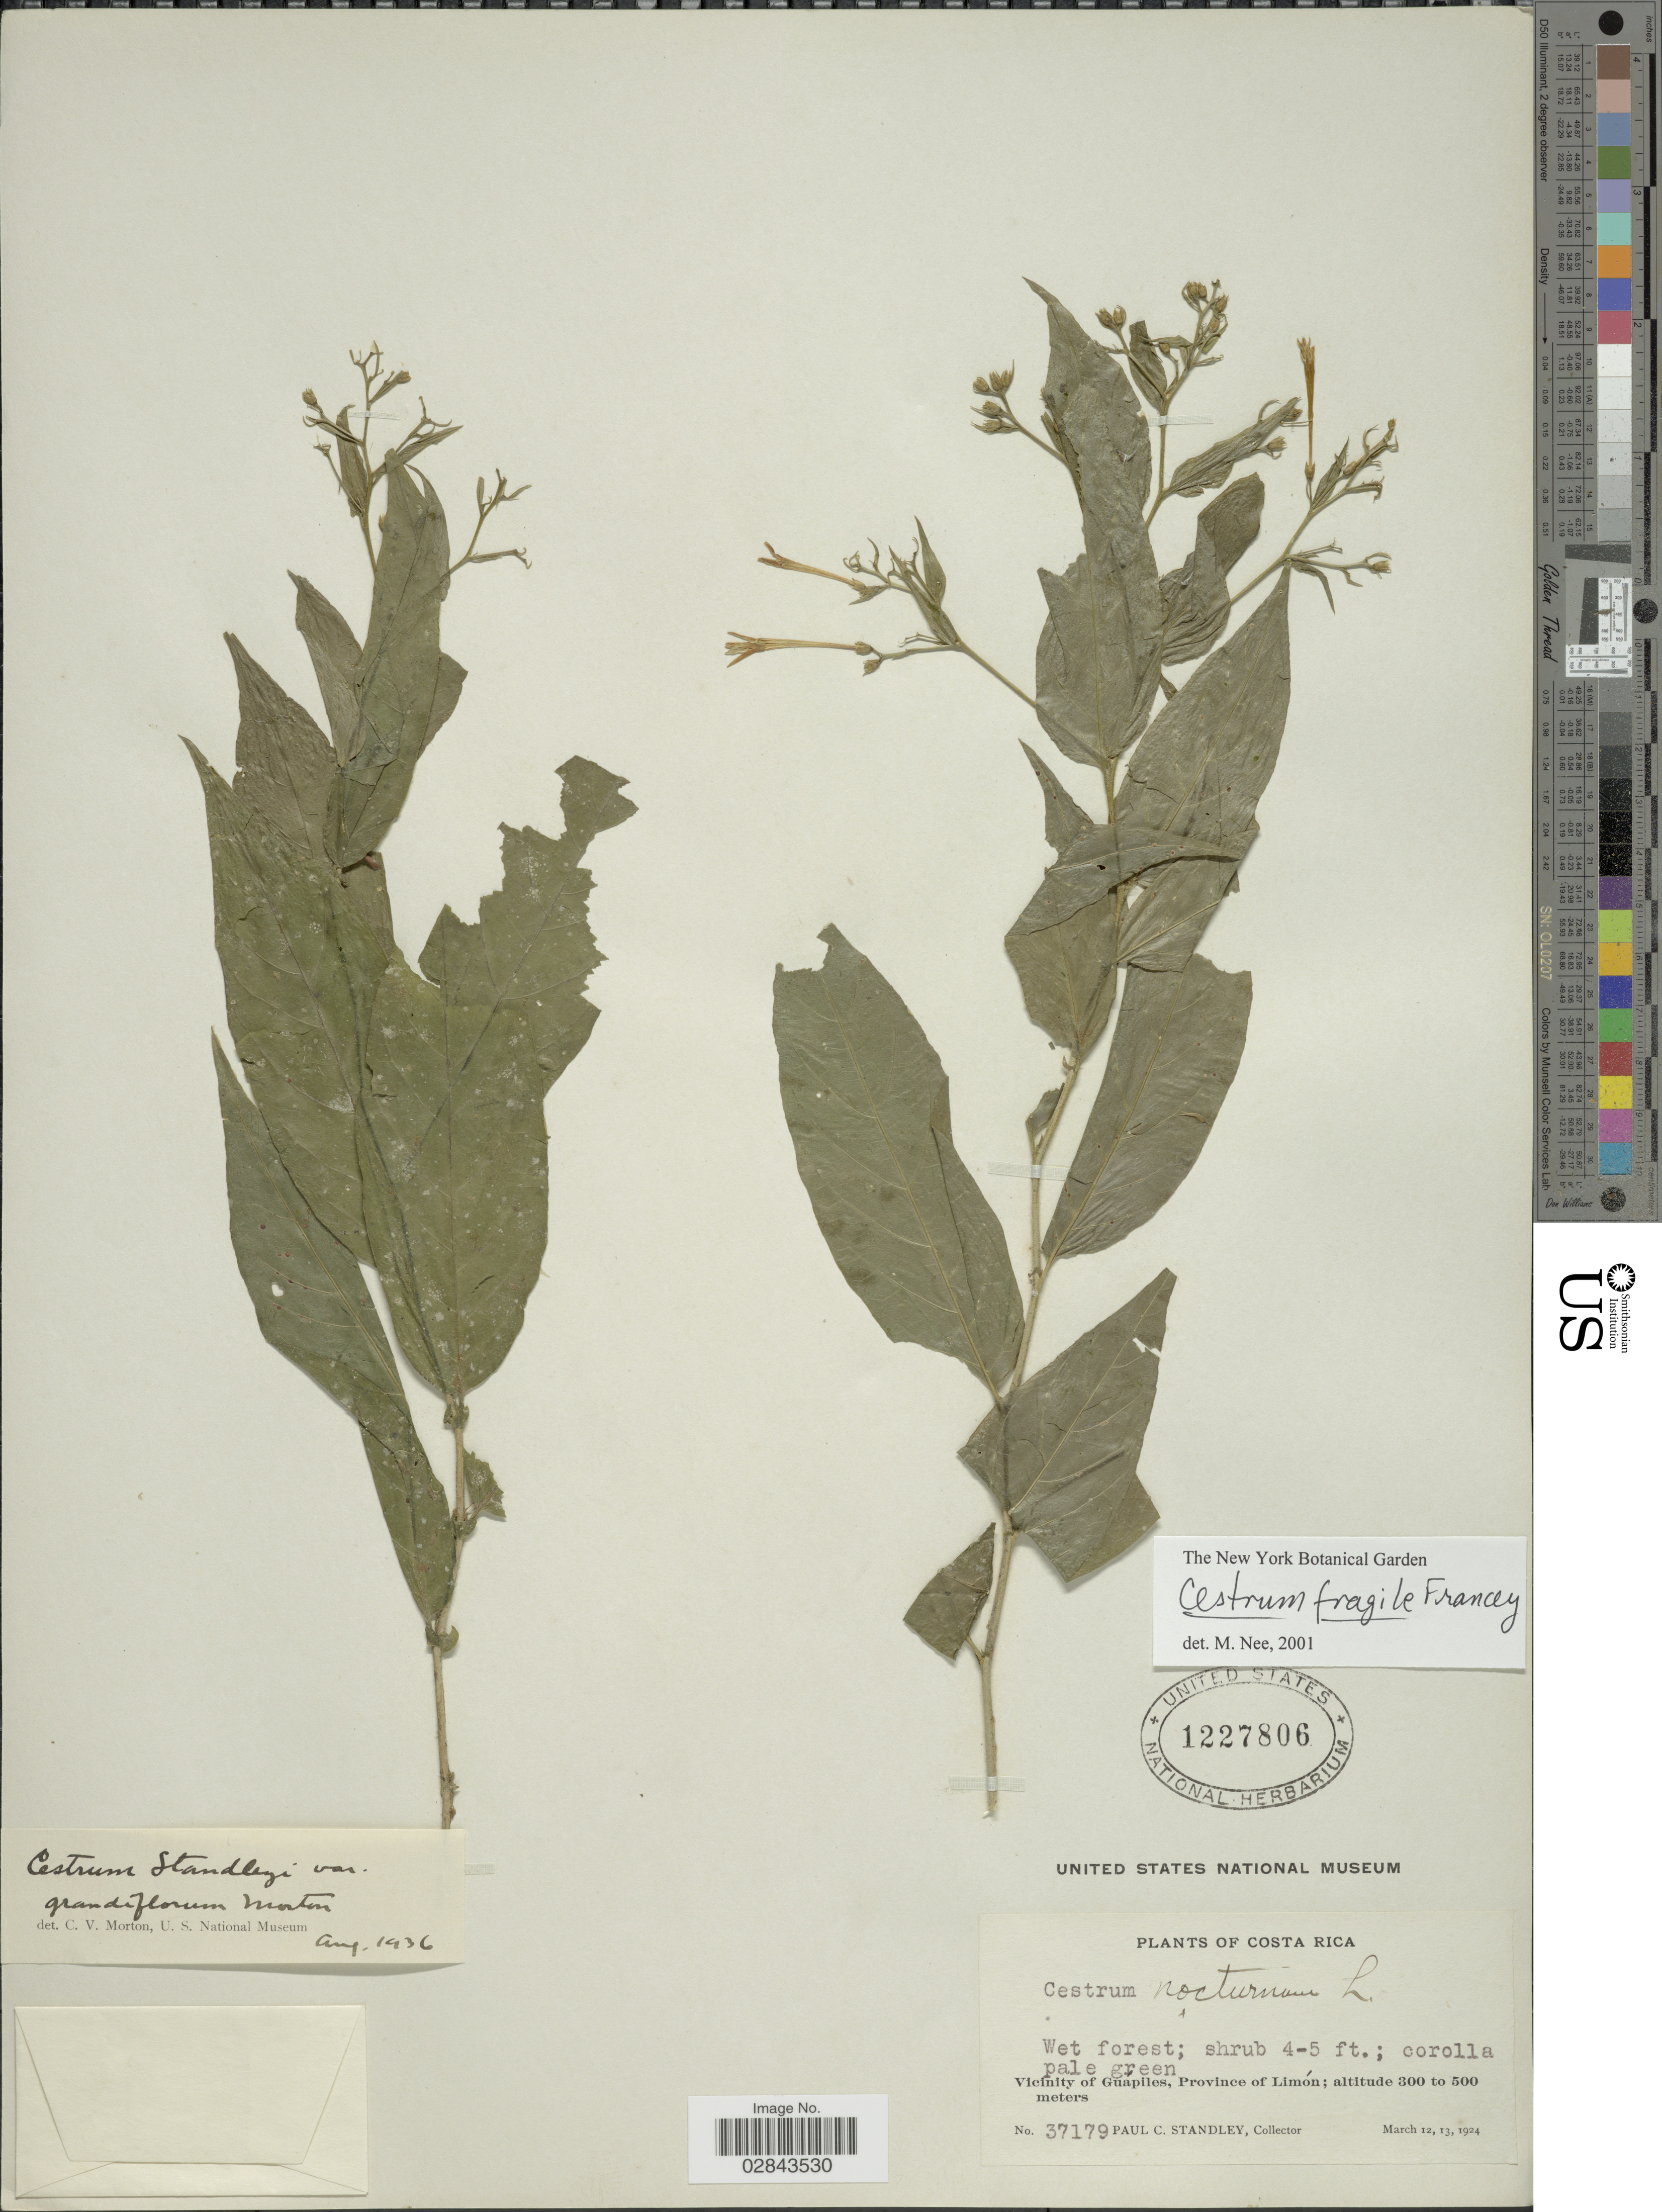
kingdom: Plantae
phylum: Tracheophyta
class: Magnoliopsida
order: Solanales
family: Solanaceae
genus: Cestrum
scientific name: Cestrum fragile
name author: Francey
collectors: P. C. Standley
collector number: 37179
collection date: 1924-03-12/1924-03-13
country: Costa Rica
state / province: Limón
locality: Vicinity of Guápiles, Province of Limon.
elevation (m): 300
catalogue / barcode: US 1227806